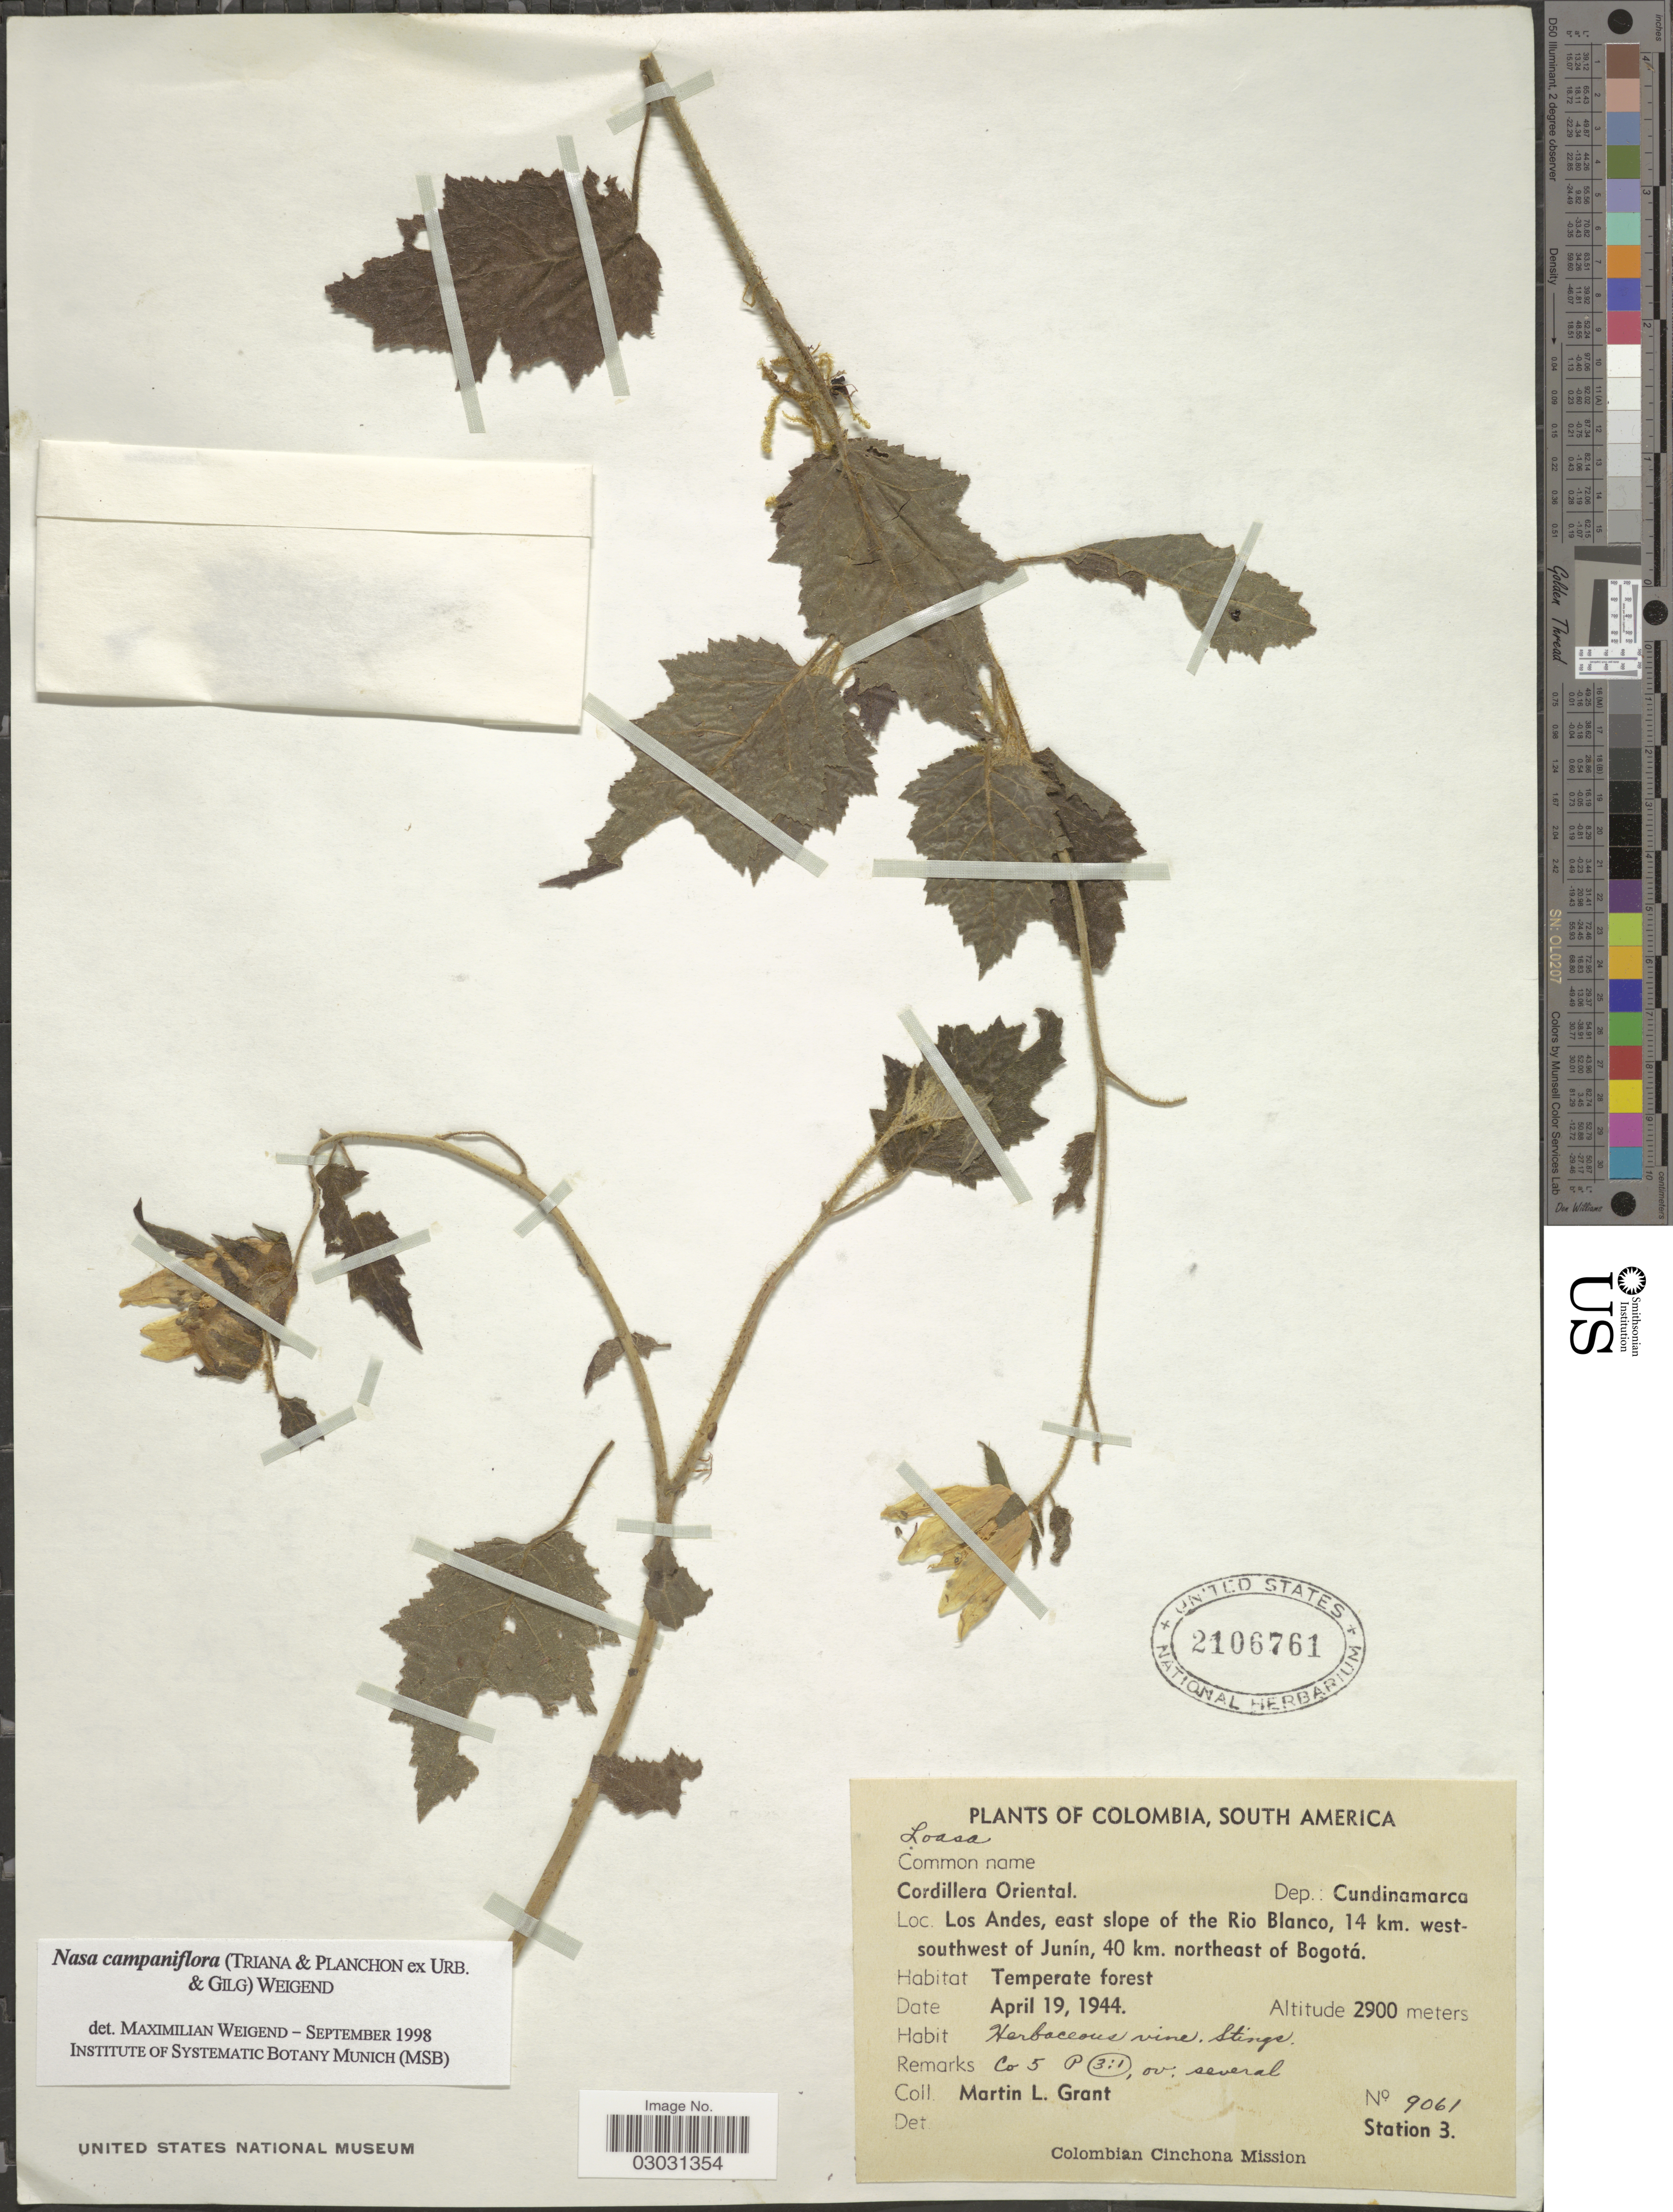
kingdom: Plantae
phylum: Tracheophyta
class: Magnoliopsida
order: Cornales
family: Loasaceae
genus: Nasa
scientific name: Nasa campaniflora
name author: (Triana & Planch. ex Urb. & Gilg) Weigend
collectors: M. L. Grant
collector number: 9061/Station 3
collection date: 1944-04-19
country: Colombia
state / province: Cundinamarca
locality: Cordillera Oriental. Dep.: Cundinamarca. Los Andes, east slope of the Rio Blanco, 14 km. west-southwest of Junín, 40 km. northeast of Bogotá. Cinchona.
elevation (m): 2900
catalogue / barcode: US 2106761